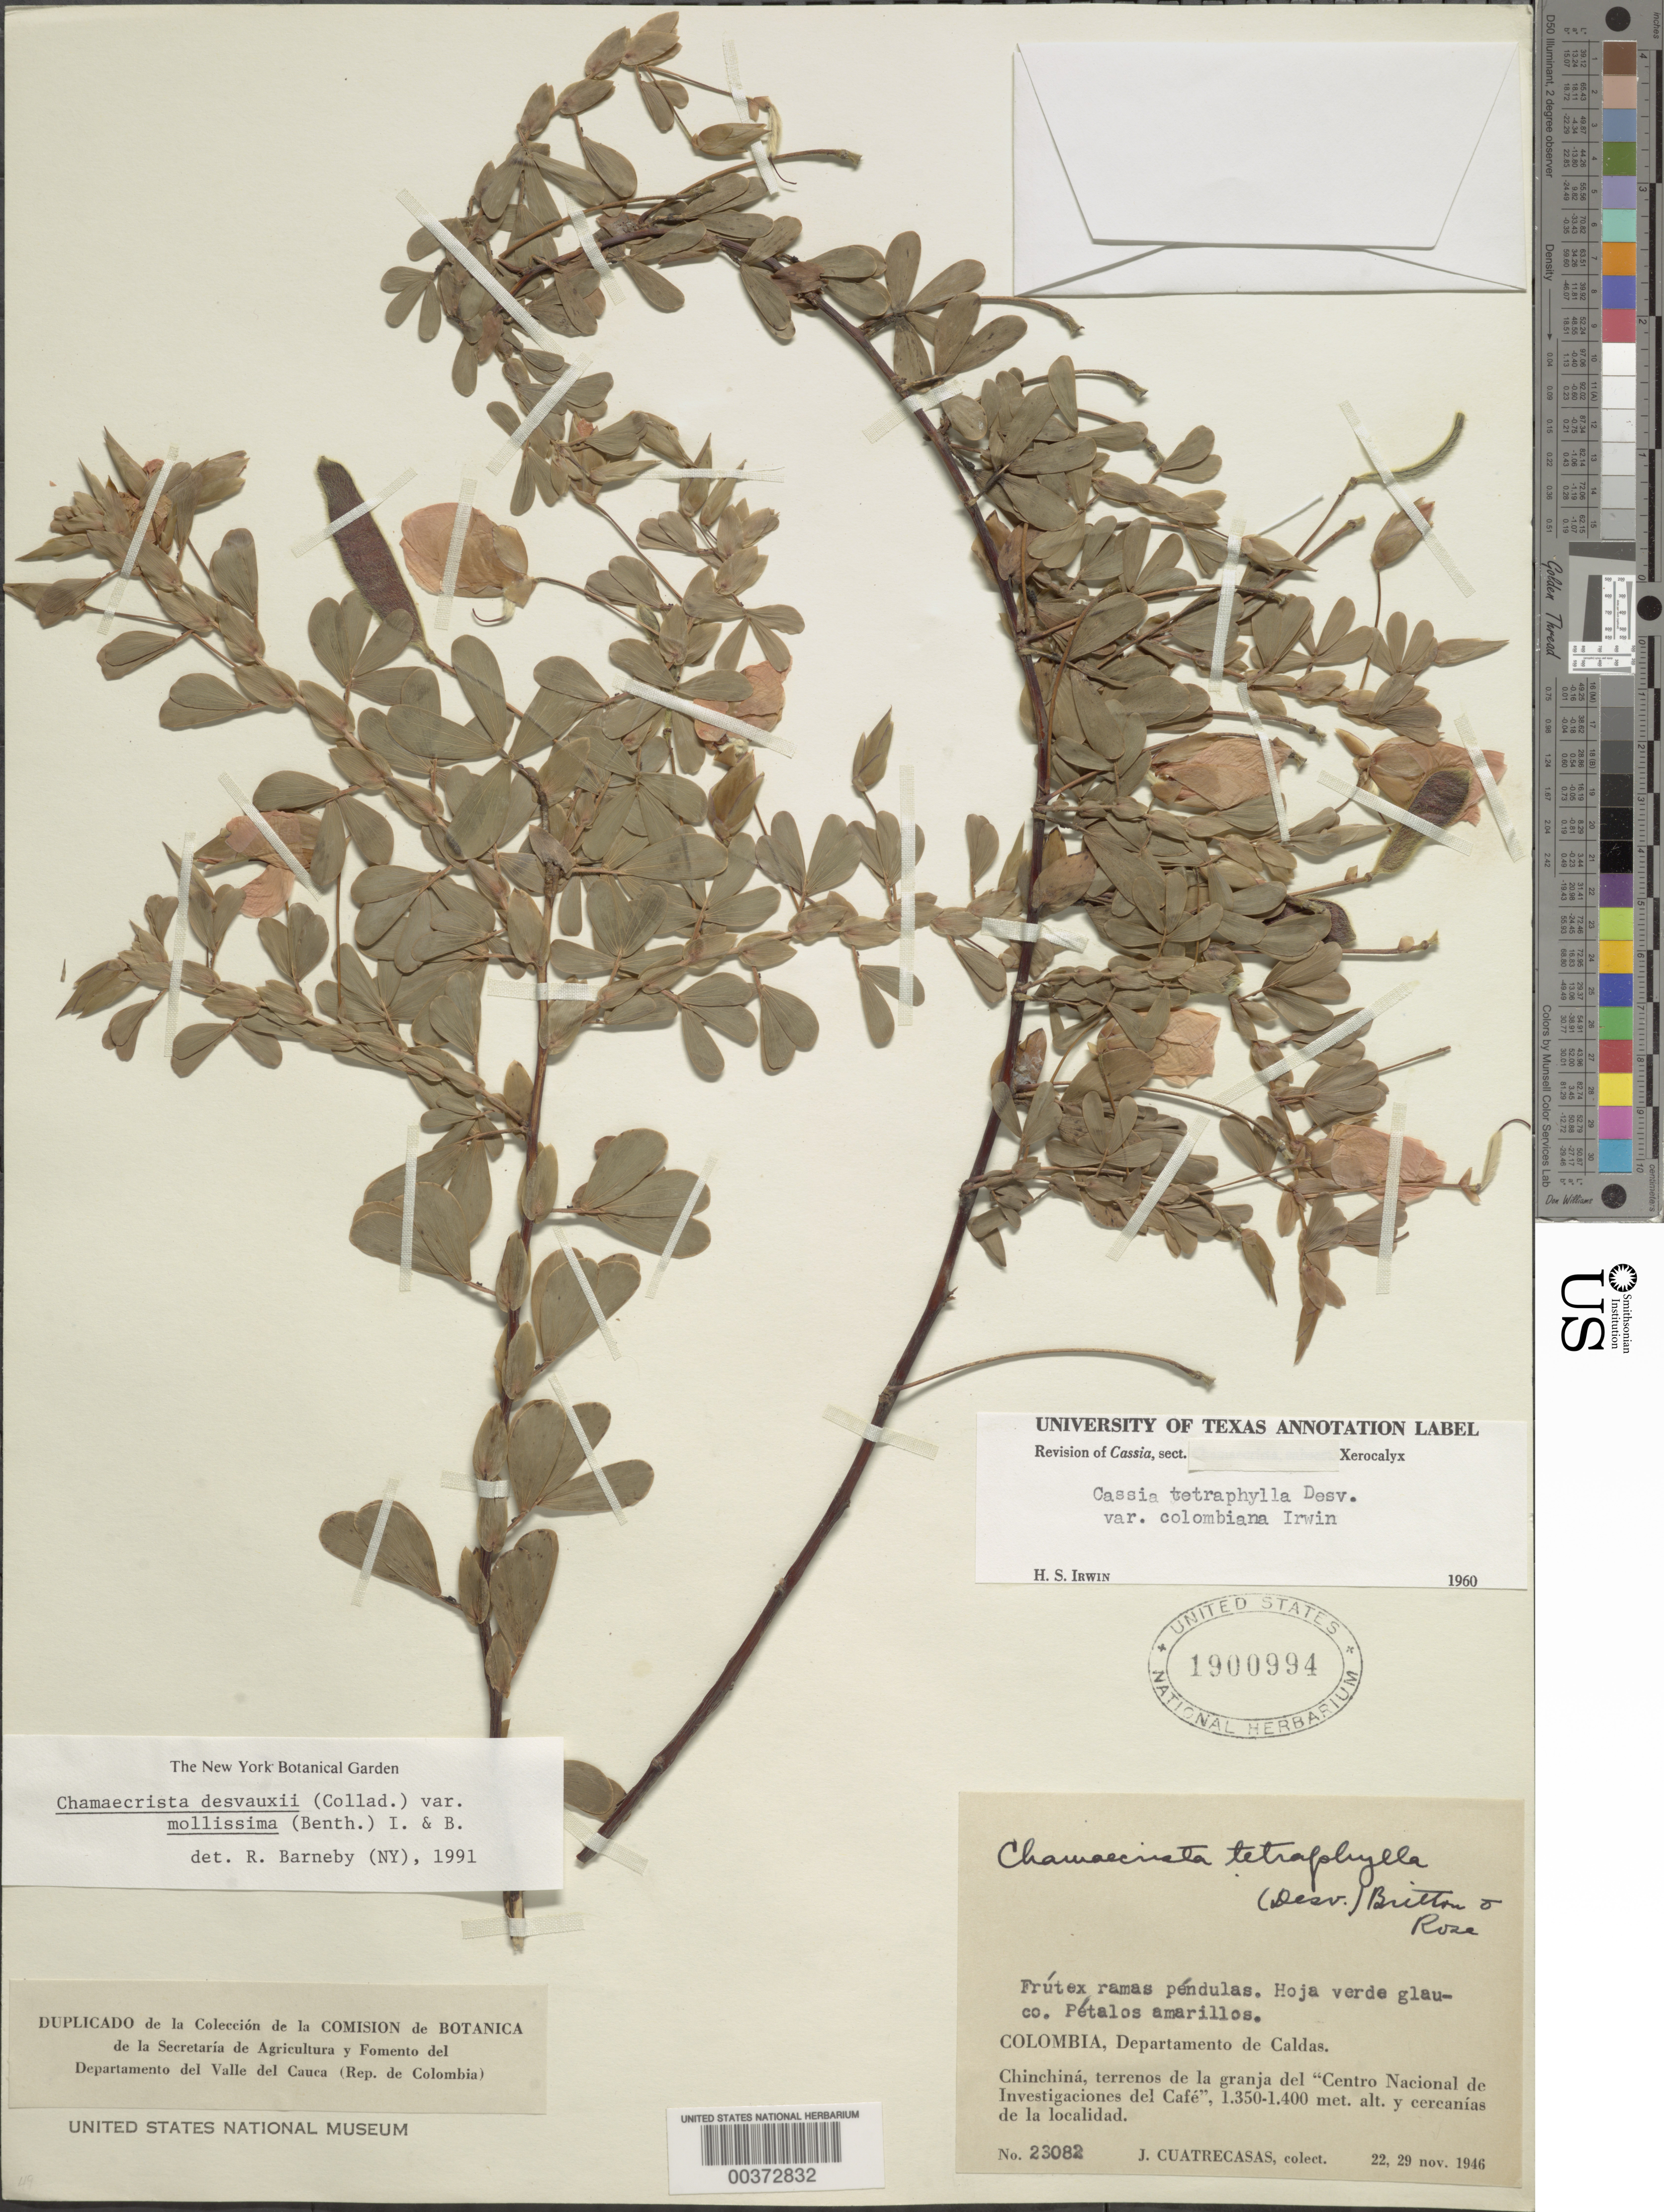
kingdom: Plantae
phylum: Tracheophyta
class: Magnoliopsida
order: Fabales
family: Fabaceae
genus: Chamaecrista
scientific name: Chamaecrista desvauxii var. mollissima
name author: (Benth.) H.S. Irwin & Barneby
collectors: J. Cuatrecasas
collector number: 23082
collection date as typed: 22 Nov 1946 and 29 Nov 1946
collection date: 1946-11-22,1946-11-29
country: Colombia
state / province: Caldas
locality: Chinchina, terrenos de La Granja del "Centro Nacional de Investigacions del Cafe" y Cercanias de la LoCalidad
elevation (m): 1350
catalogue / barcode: US 1900994